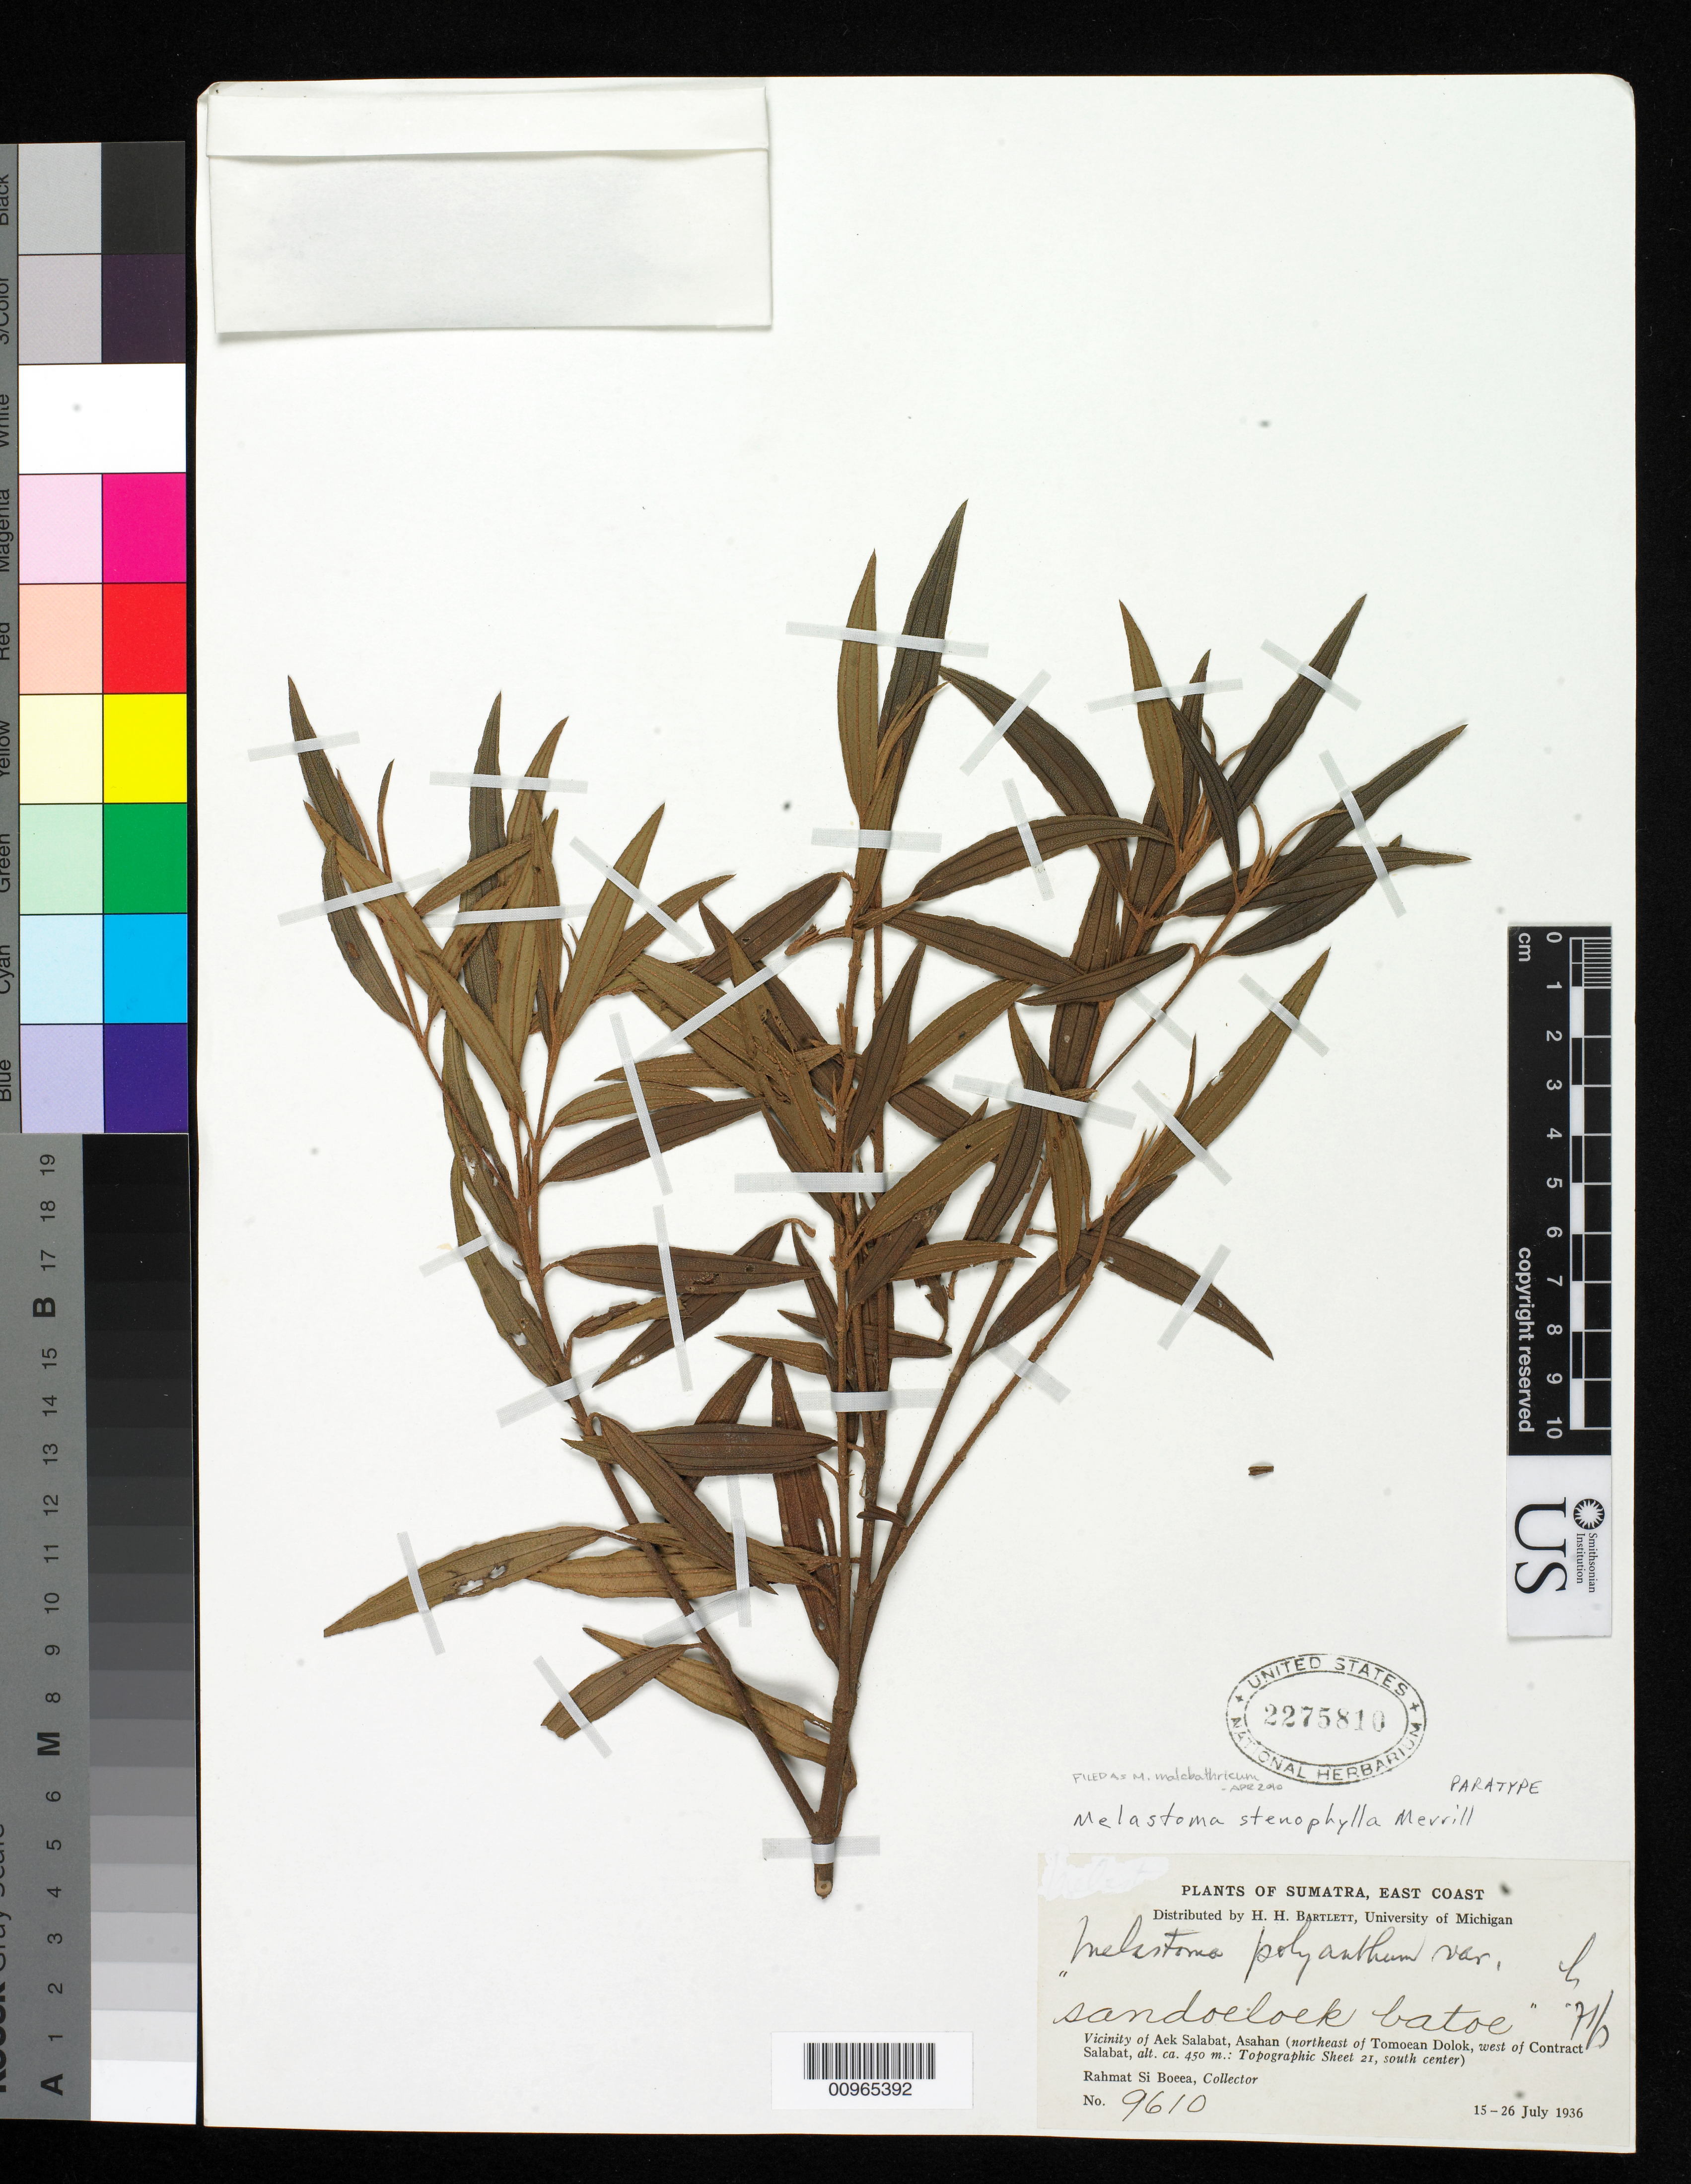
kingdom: Plantae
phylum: Tracheophyta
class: Magnoliopsida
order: Myrtales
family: Melastomataceae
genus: Melastoma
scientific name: Melastoma malabathricum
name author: L.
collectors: Rahmat Si Boeea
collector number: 9610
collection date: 1936-07-15/1936-07-26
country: Indonesia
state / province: Sumatra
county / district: Sumatera Utara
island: Sumatra I.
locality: (East Coast) vicinity of Aek Salabat, Asahan (NE of Tomoean Dolok, W of Contract Salabat)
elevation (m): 450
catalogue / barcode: US 2275810